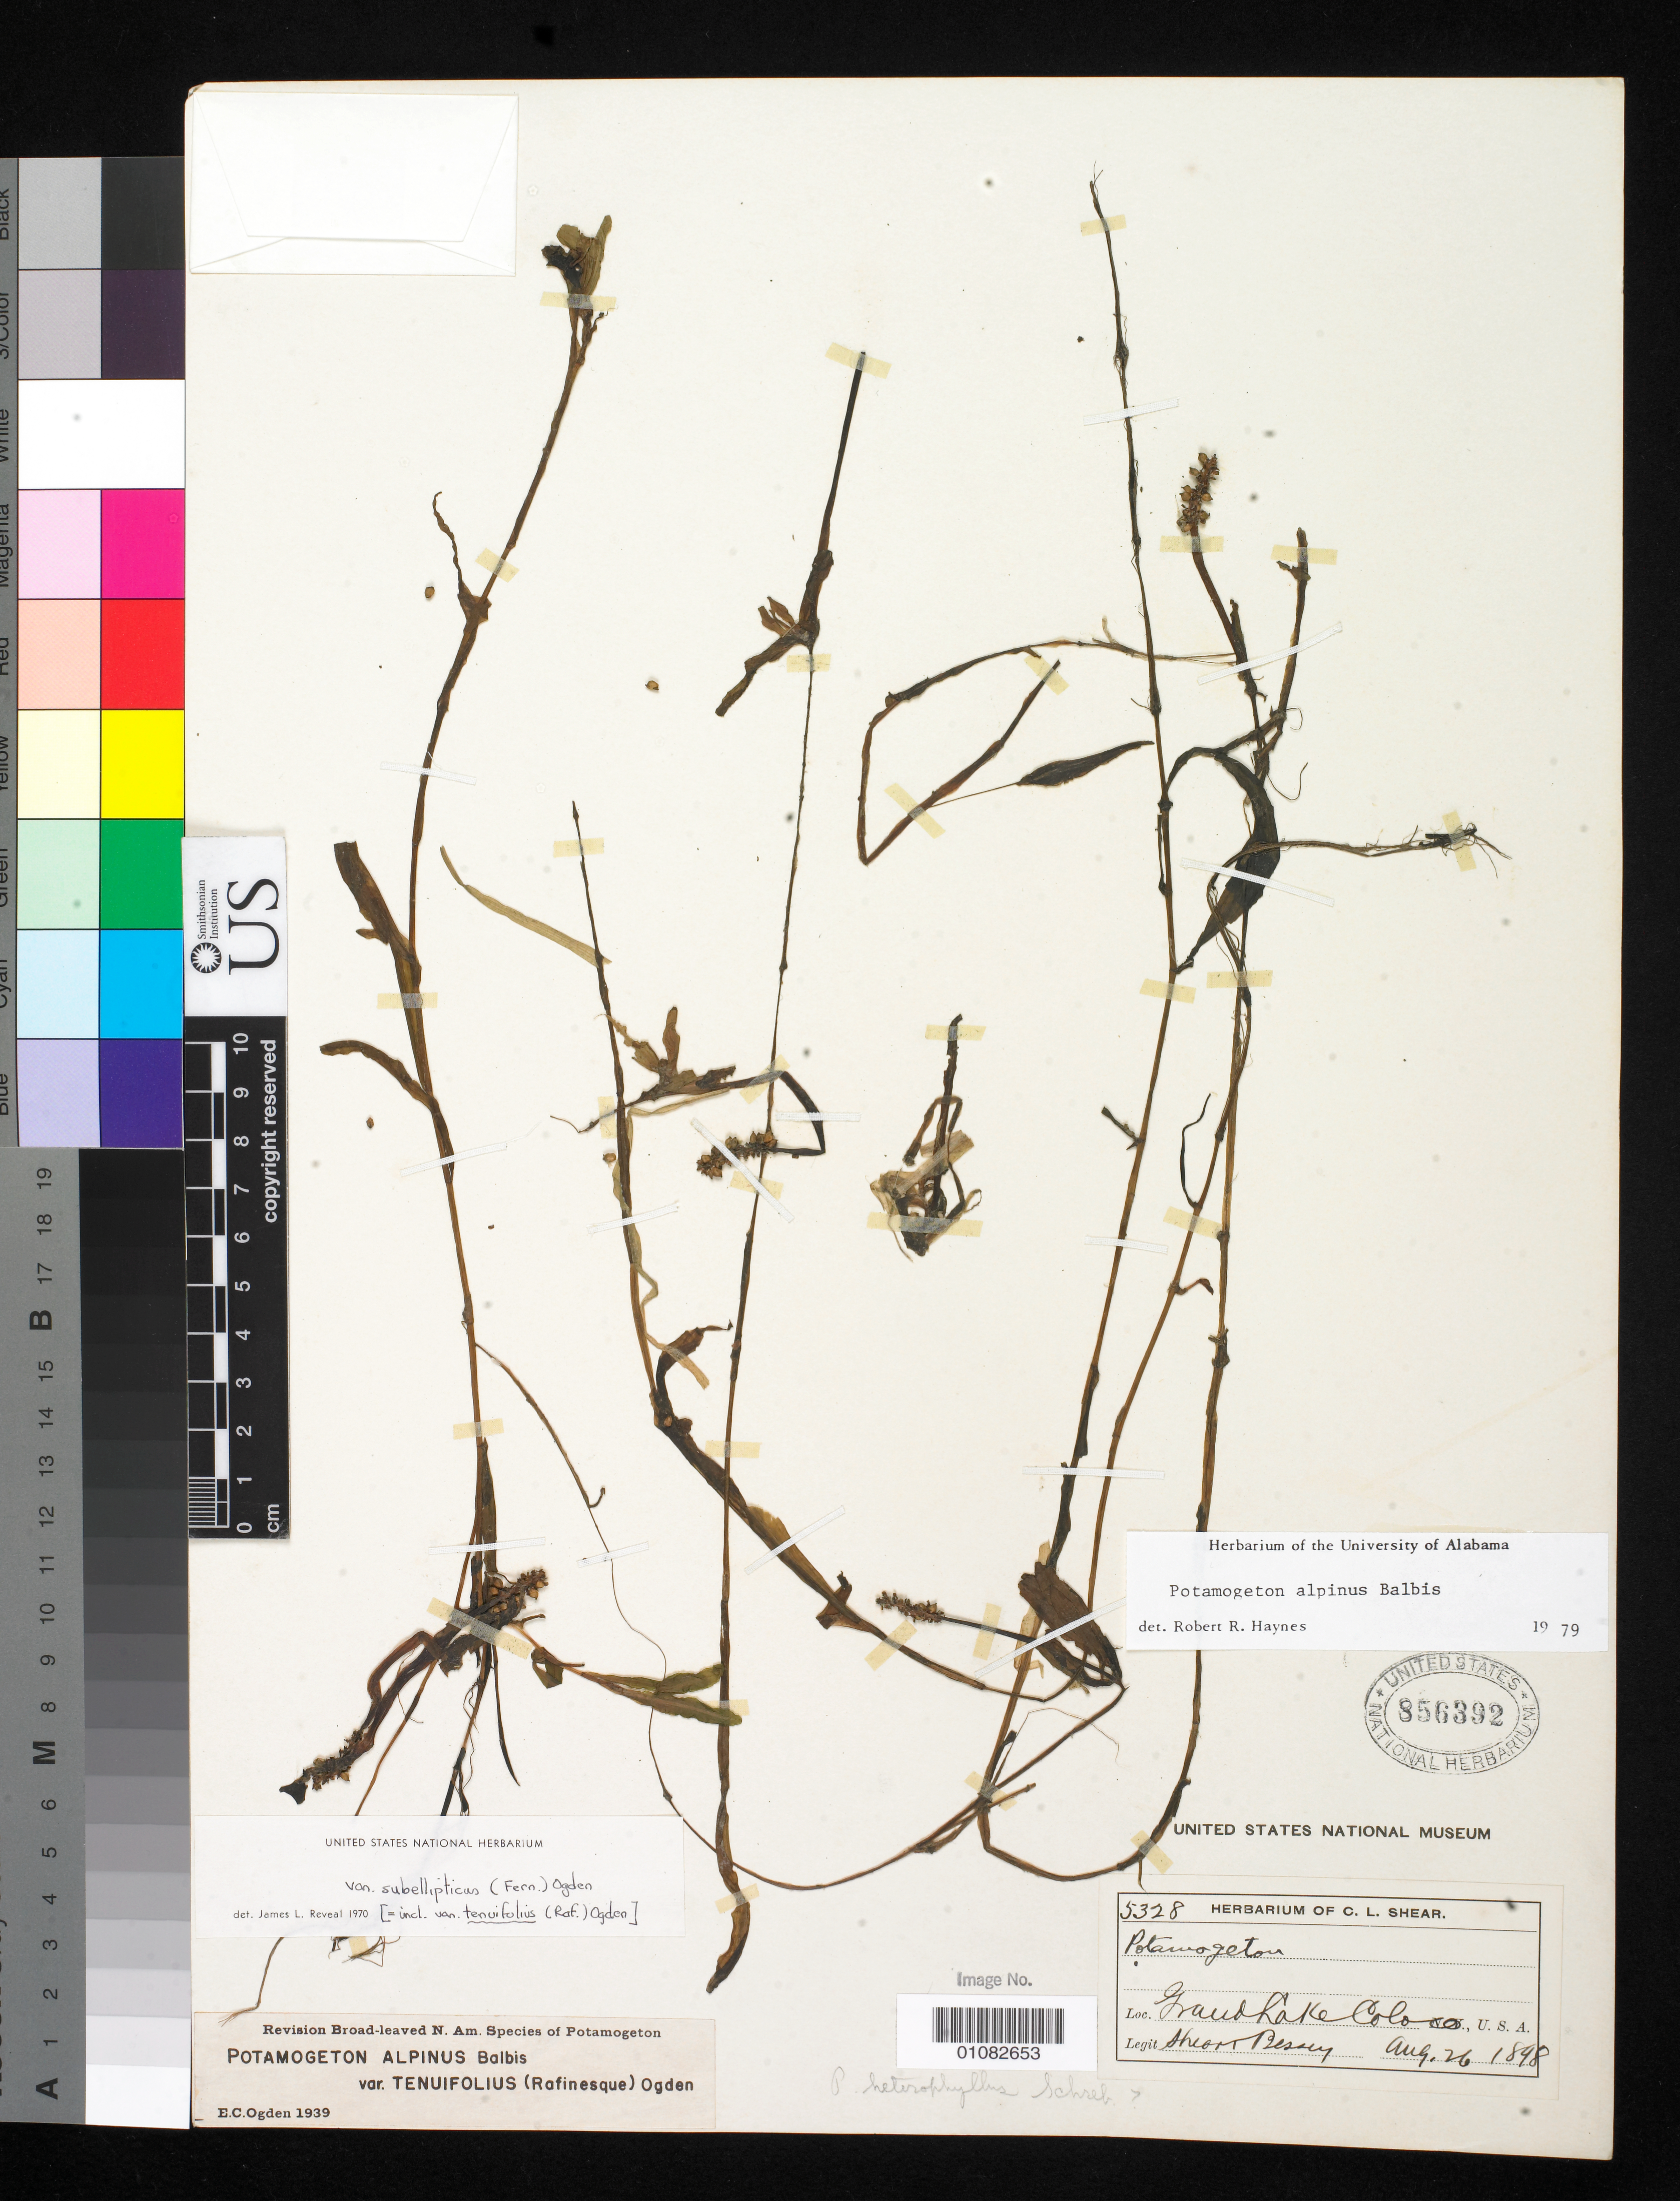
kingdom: Plantae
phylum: Tracheophyta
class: Liliopsida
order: Alismatales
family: Potamogetonaceae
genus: Potamogeton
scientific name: Potamogeton alpinus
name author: Balb.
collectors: C. L. Shear & C. E. Bessey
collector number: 5328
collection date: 1898-08-26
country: United States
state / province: Colorado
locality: Grand Lake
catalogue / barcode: US 856392